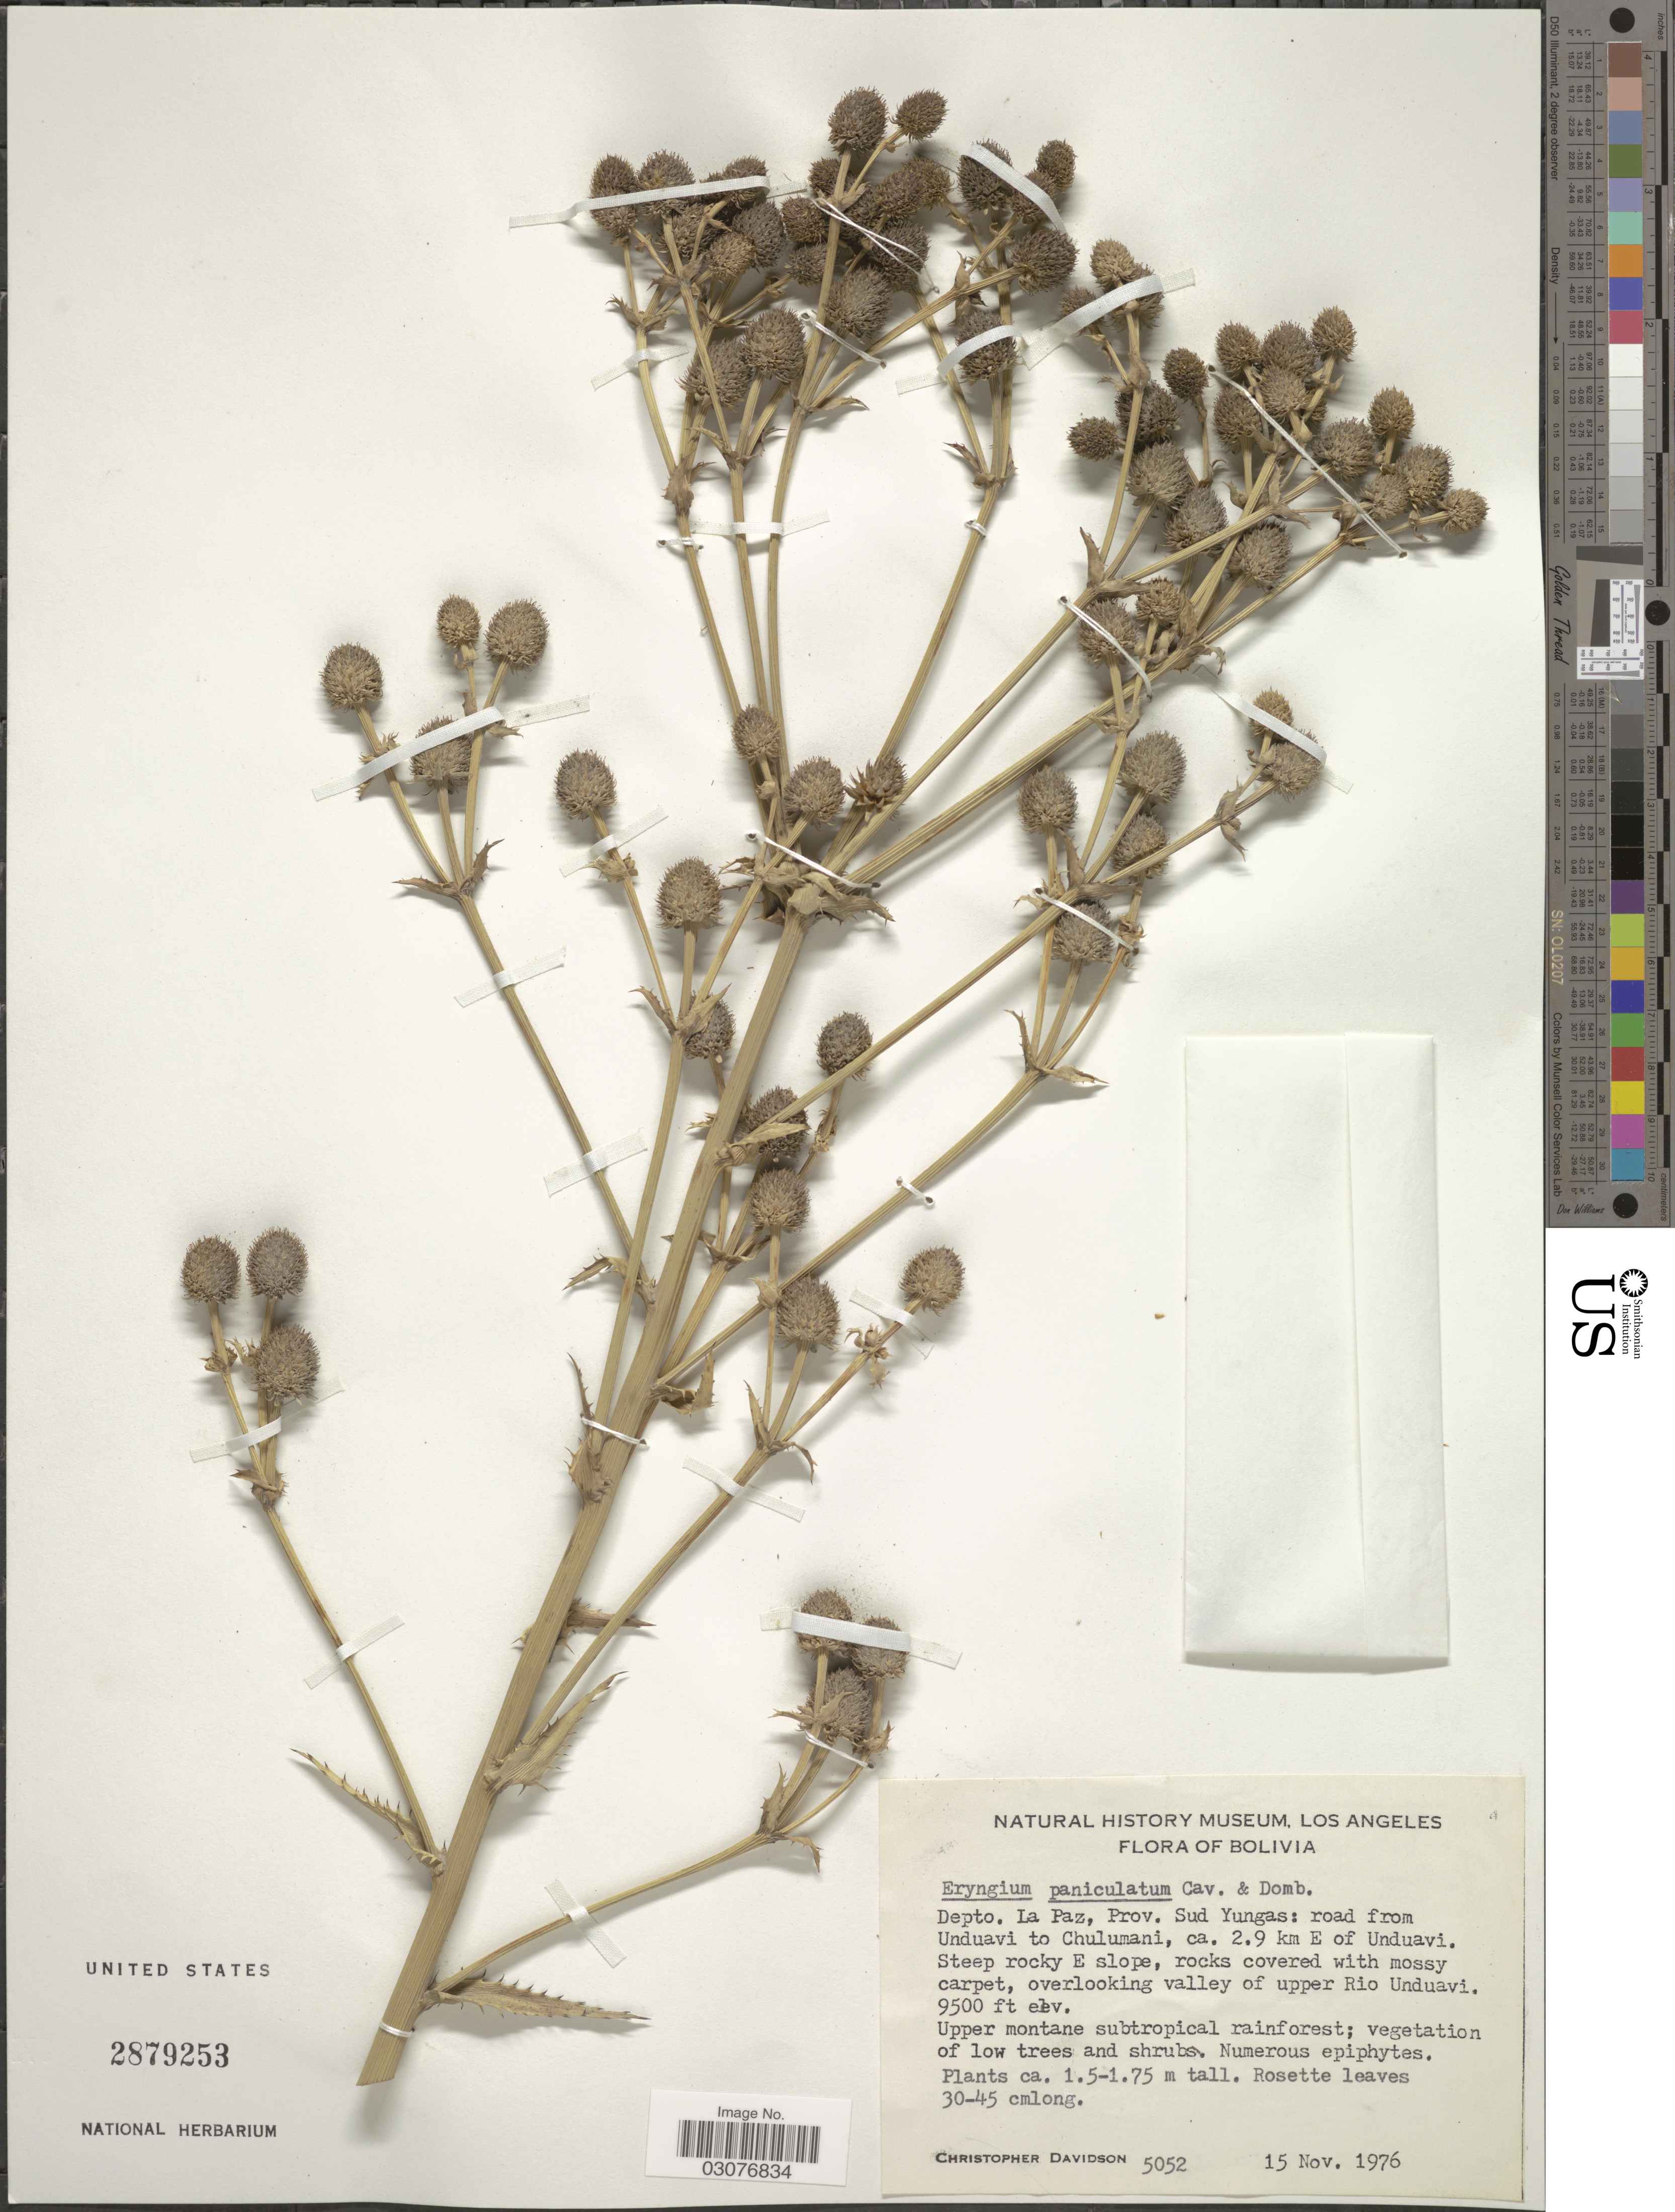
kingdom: Plantae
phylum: Tracheophyta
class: Magnoliopsida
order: Apiales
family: Apiaceae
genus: Eryngium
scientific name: Eryngium paniculatum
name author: Dombey ex Cav. & F. Delaroche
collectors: C. Davidson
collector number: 5052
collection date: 1976-11-15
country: Bolivia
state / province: La Paz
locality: Depto. La Paz, Prov. Sud Yungas: road from Unduavi to Chulumani, ca. 2.9 km E of Unduavi. Overlooking valley of upper Rio Unduavi.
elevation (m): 2896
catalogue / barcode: US 2879253